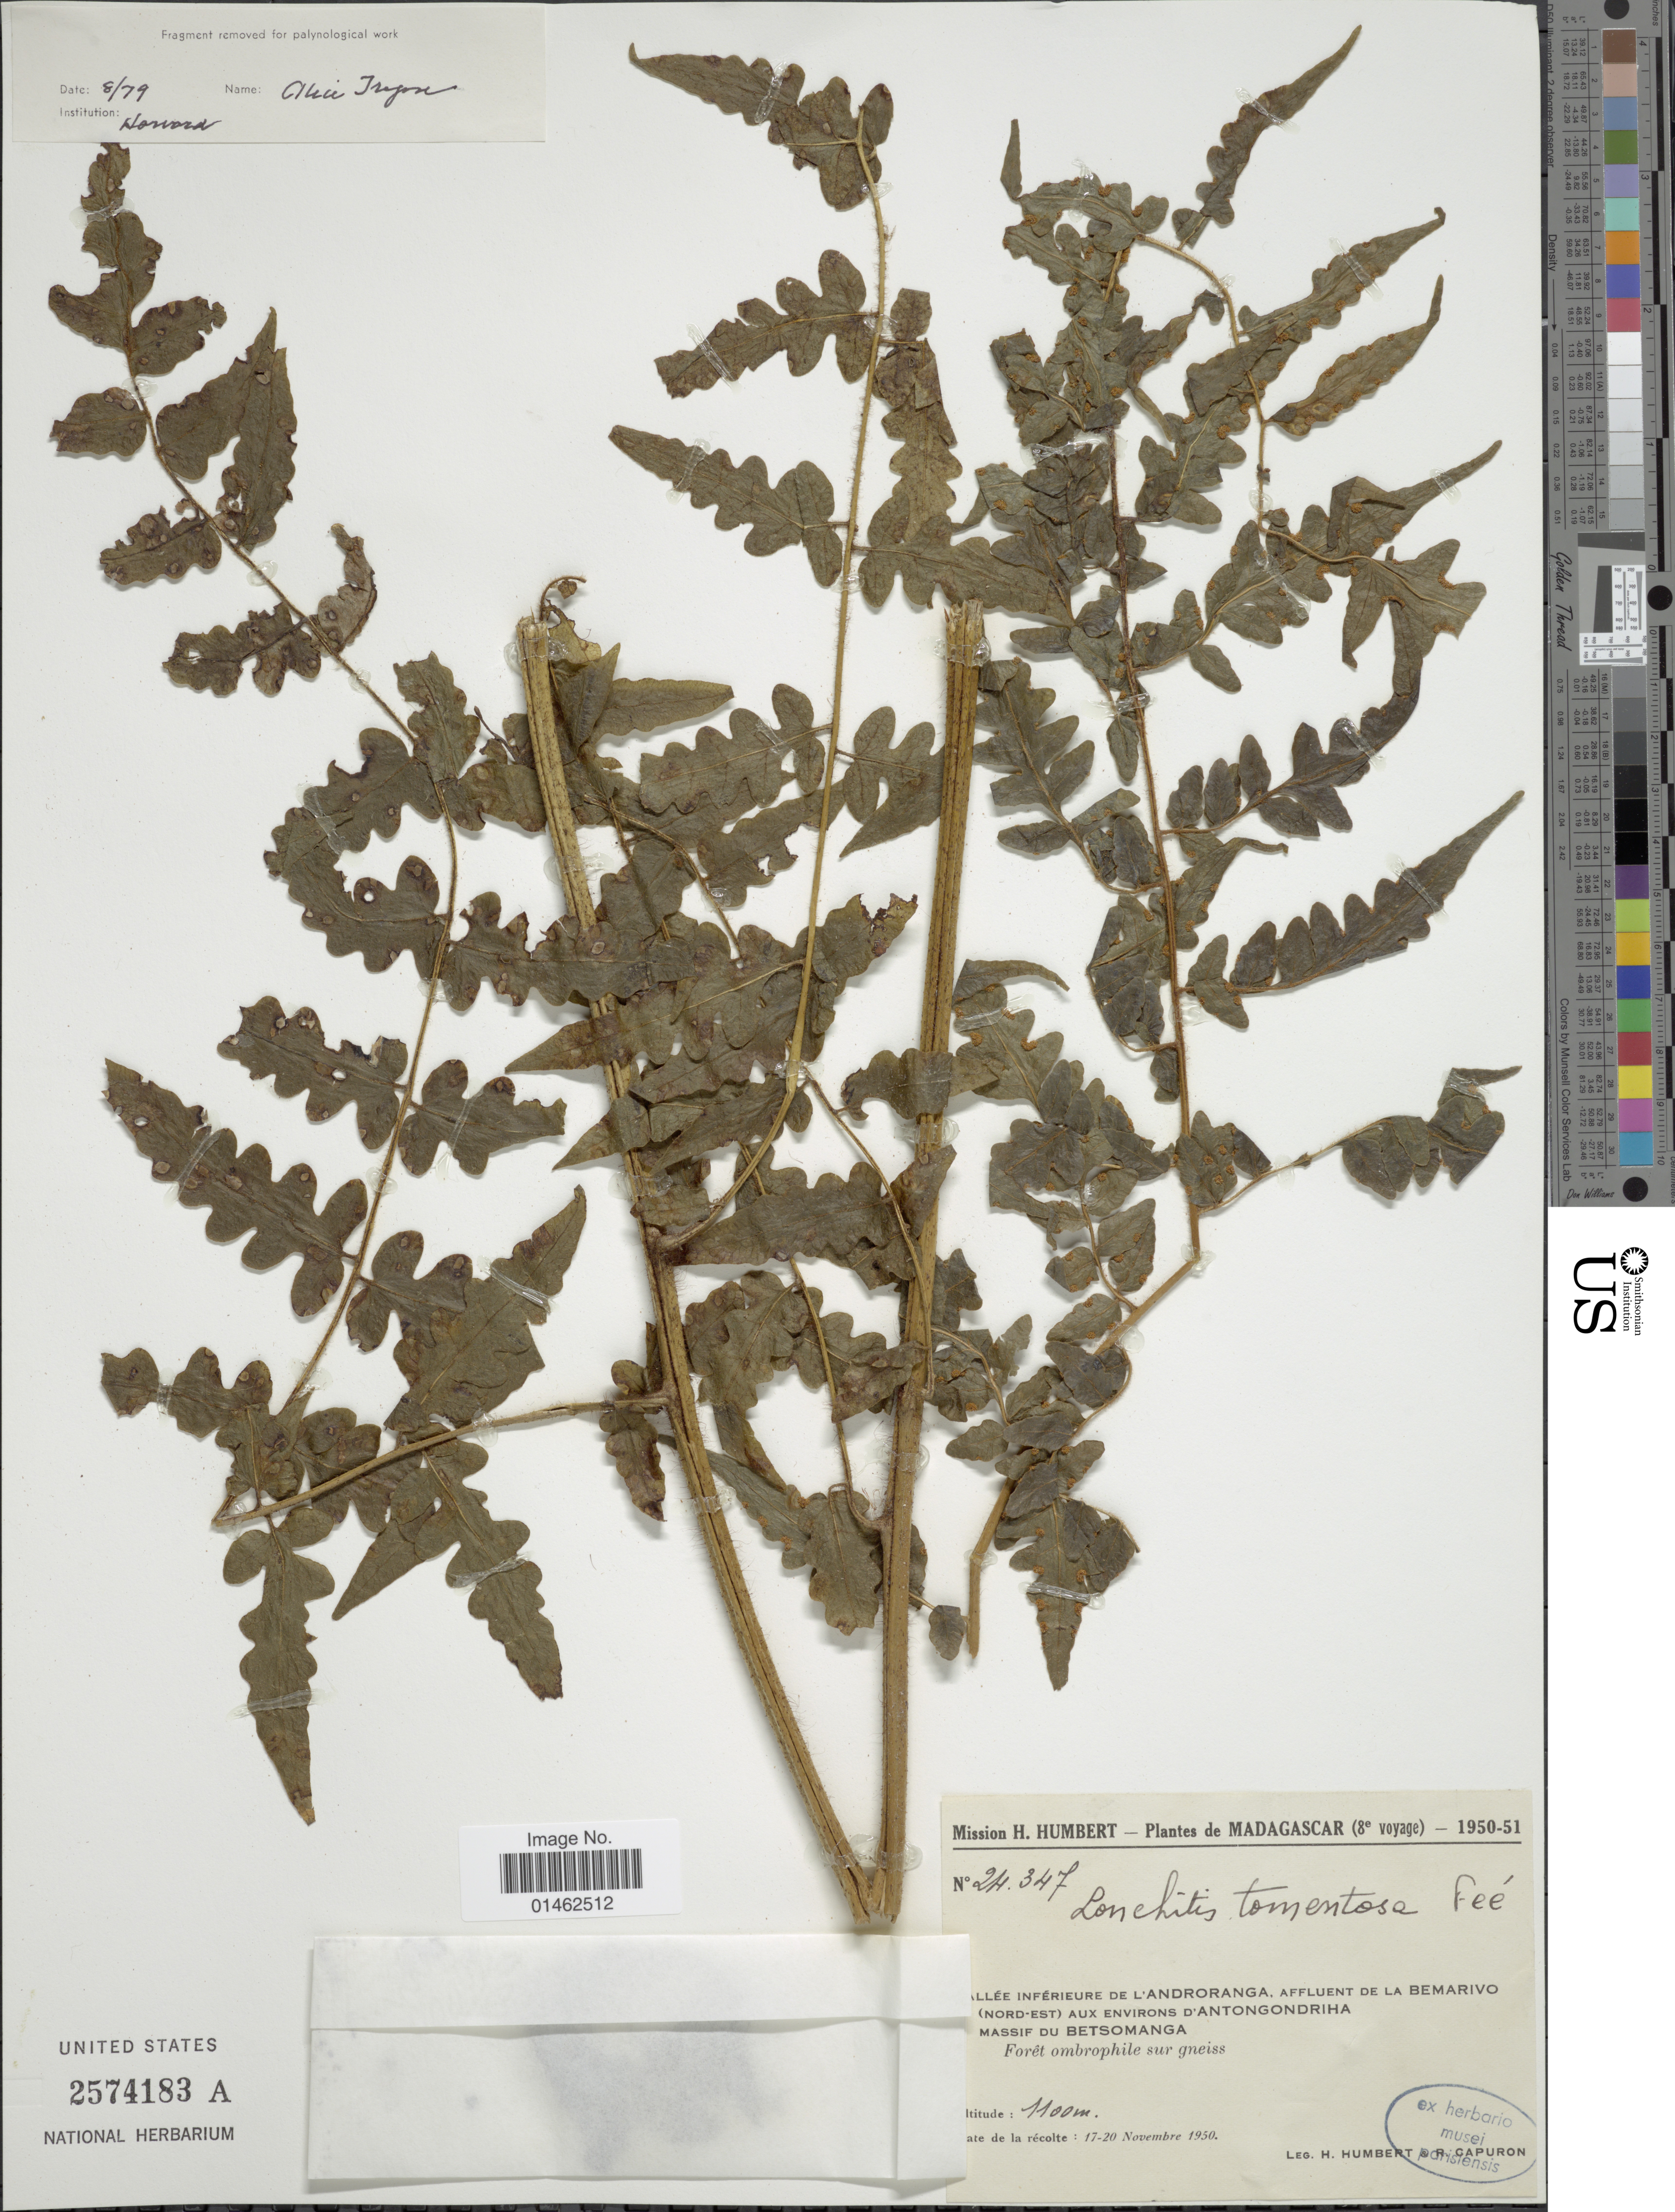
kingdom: Plantae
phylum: Tracheophyta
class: Polypodiopsida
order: Polypodiales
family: Dennstaedtiaceae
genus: Blotiella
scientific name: Blotiella sp.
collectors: H. Humbert & R. Capuron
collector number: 24347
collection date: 1950-11-17/1950-11-20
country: Madagascar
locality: Llée inférieure de l'Androranga, affluent de la Bemarivo (nord-est) aux environs d'Antongondriha massif du Betsomanga, Forêt ombrophile sur gneis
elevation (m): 1100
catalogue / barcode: US 2574183A